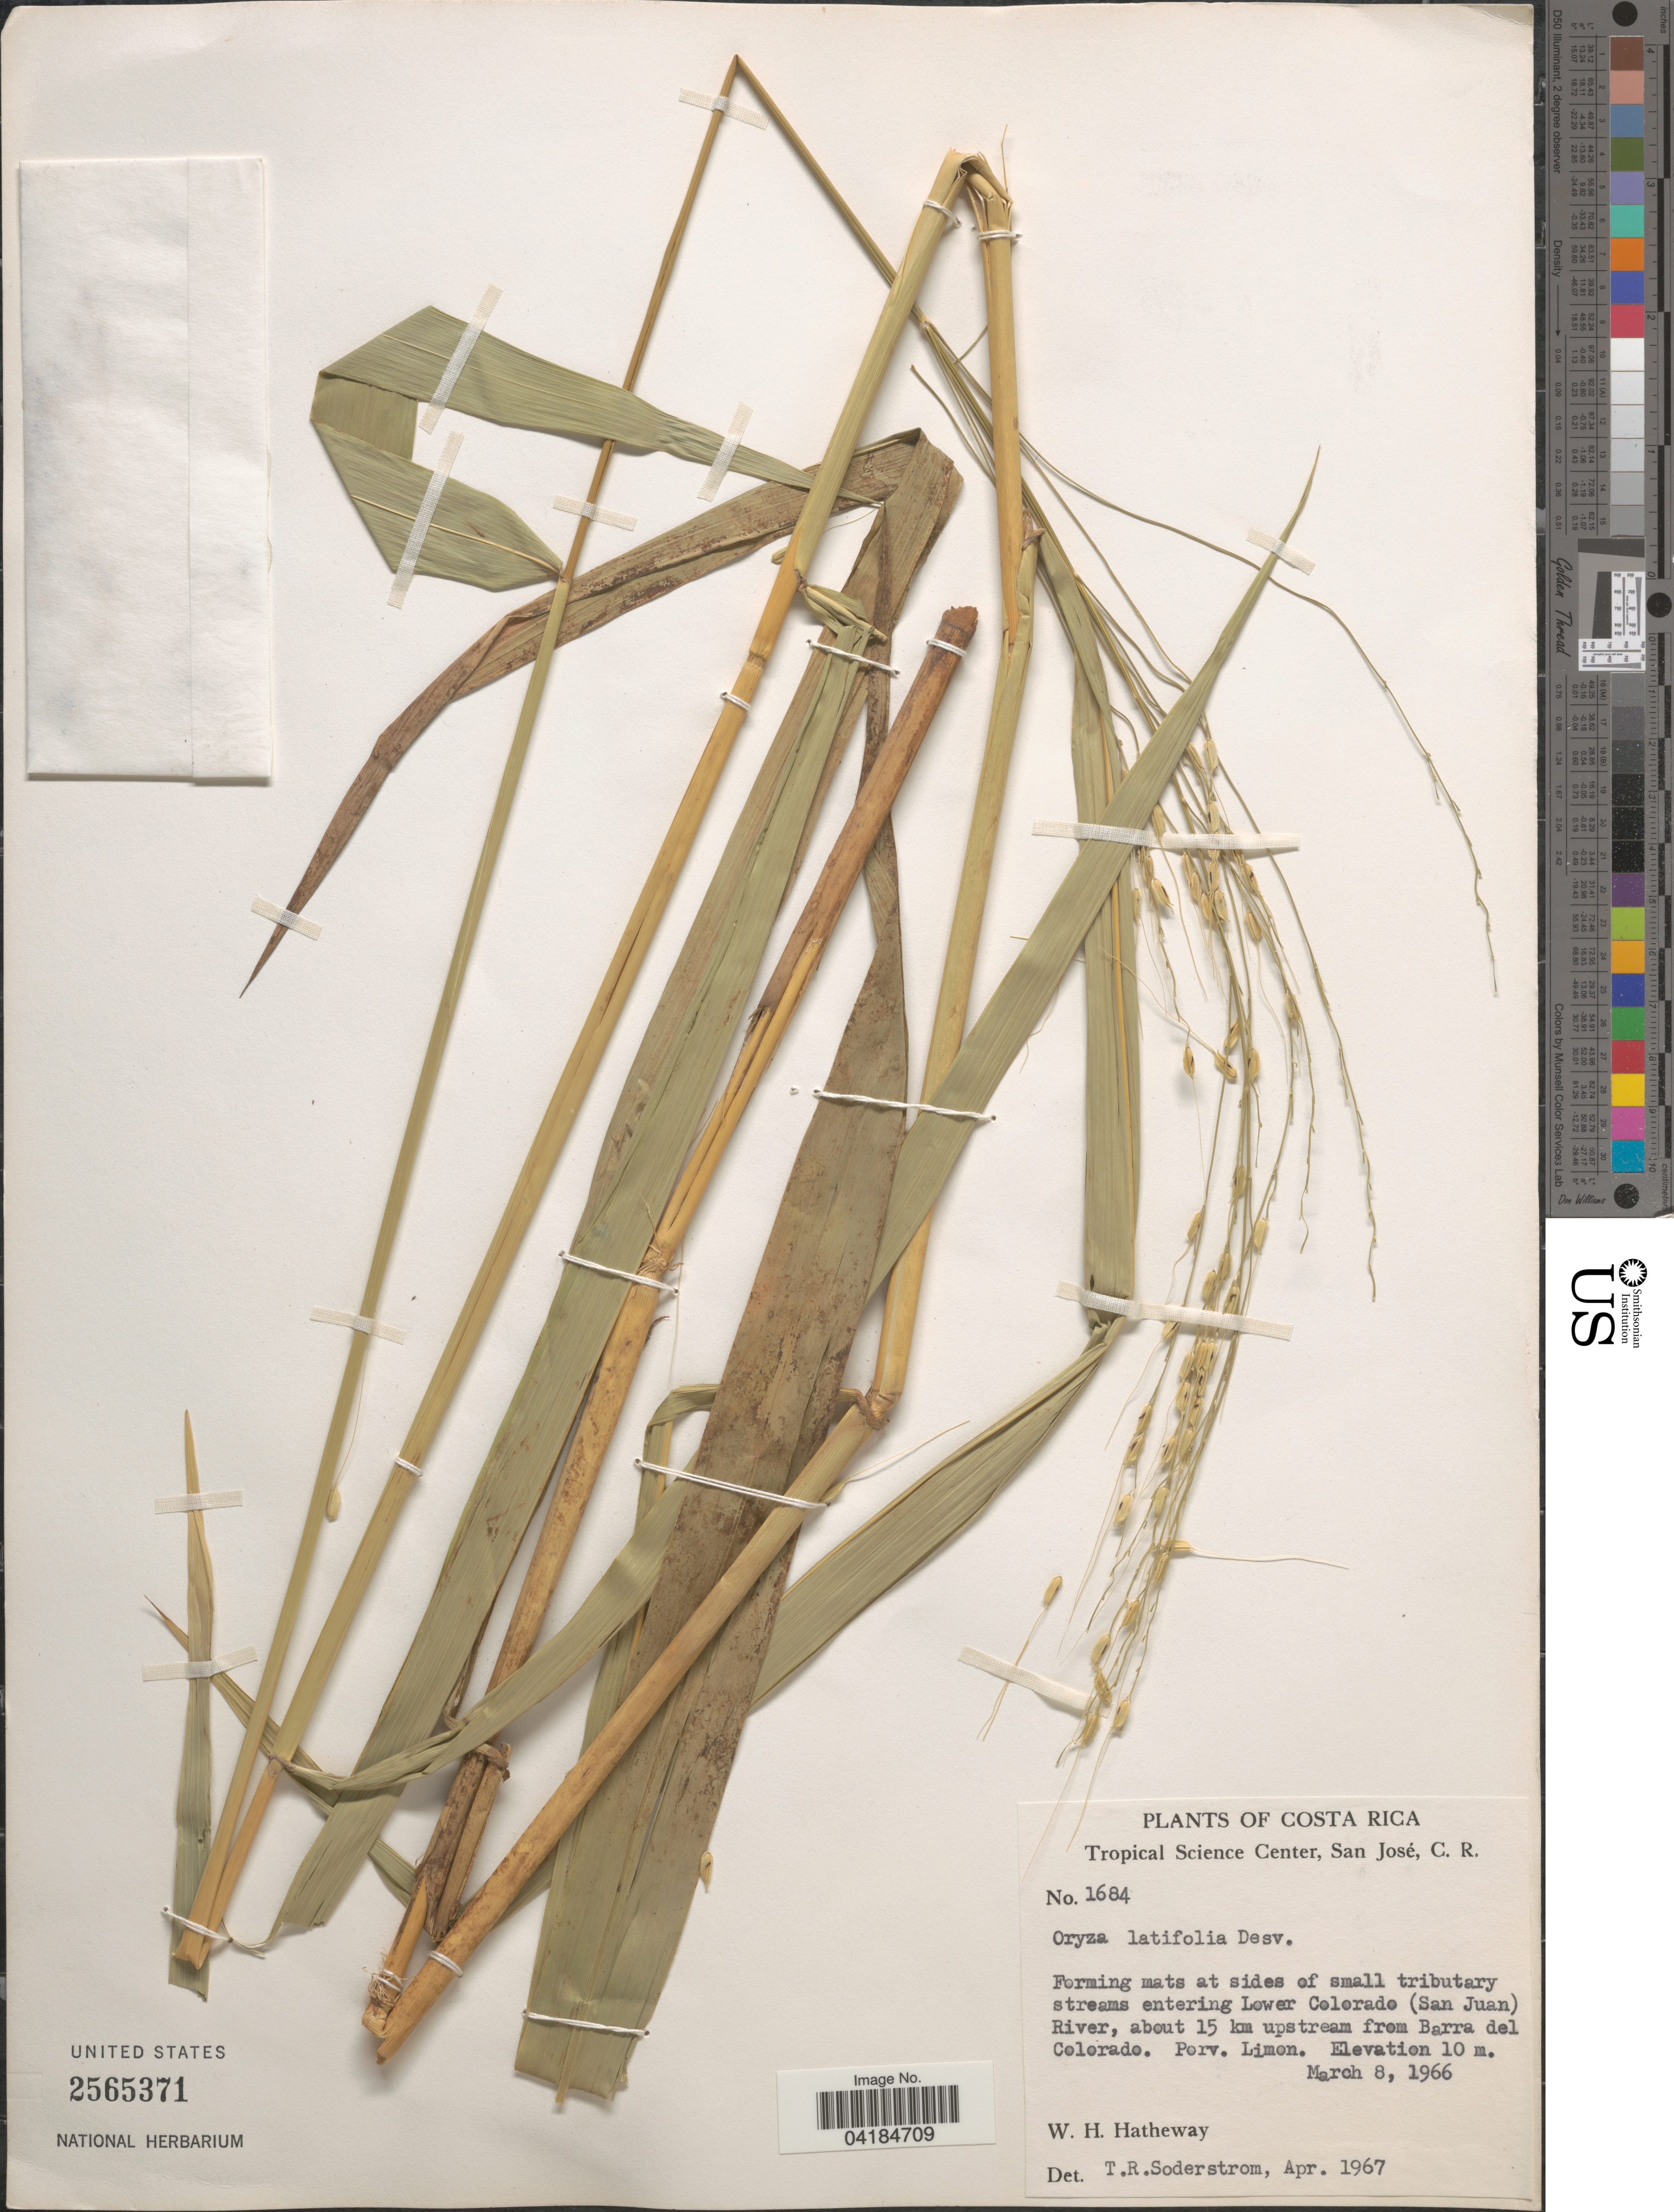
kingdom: Plantae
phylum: Tracheophyta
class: Liliopsida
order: Poales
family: Poaceae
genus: Oryza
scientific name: Oryza latifolia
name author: Desv.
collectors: W. H. Hatheway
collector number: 1684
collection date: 1966-03-08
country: Costa Rica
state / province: Limón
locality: Forming mats at sides of small tributary streams entering Lower Colorado (San Juan) River, about 15 km upstreams from Barra del Colorado.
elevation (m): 10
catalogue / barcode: US 2565371